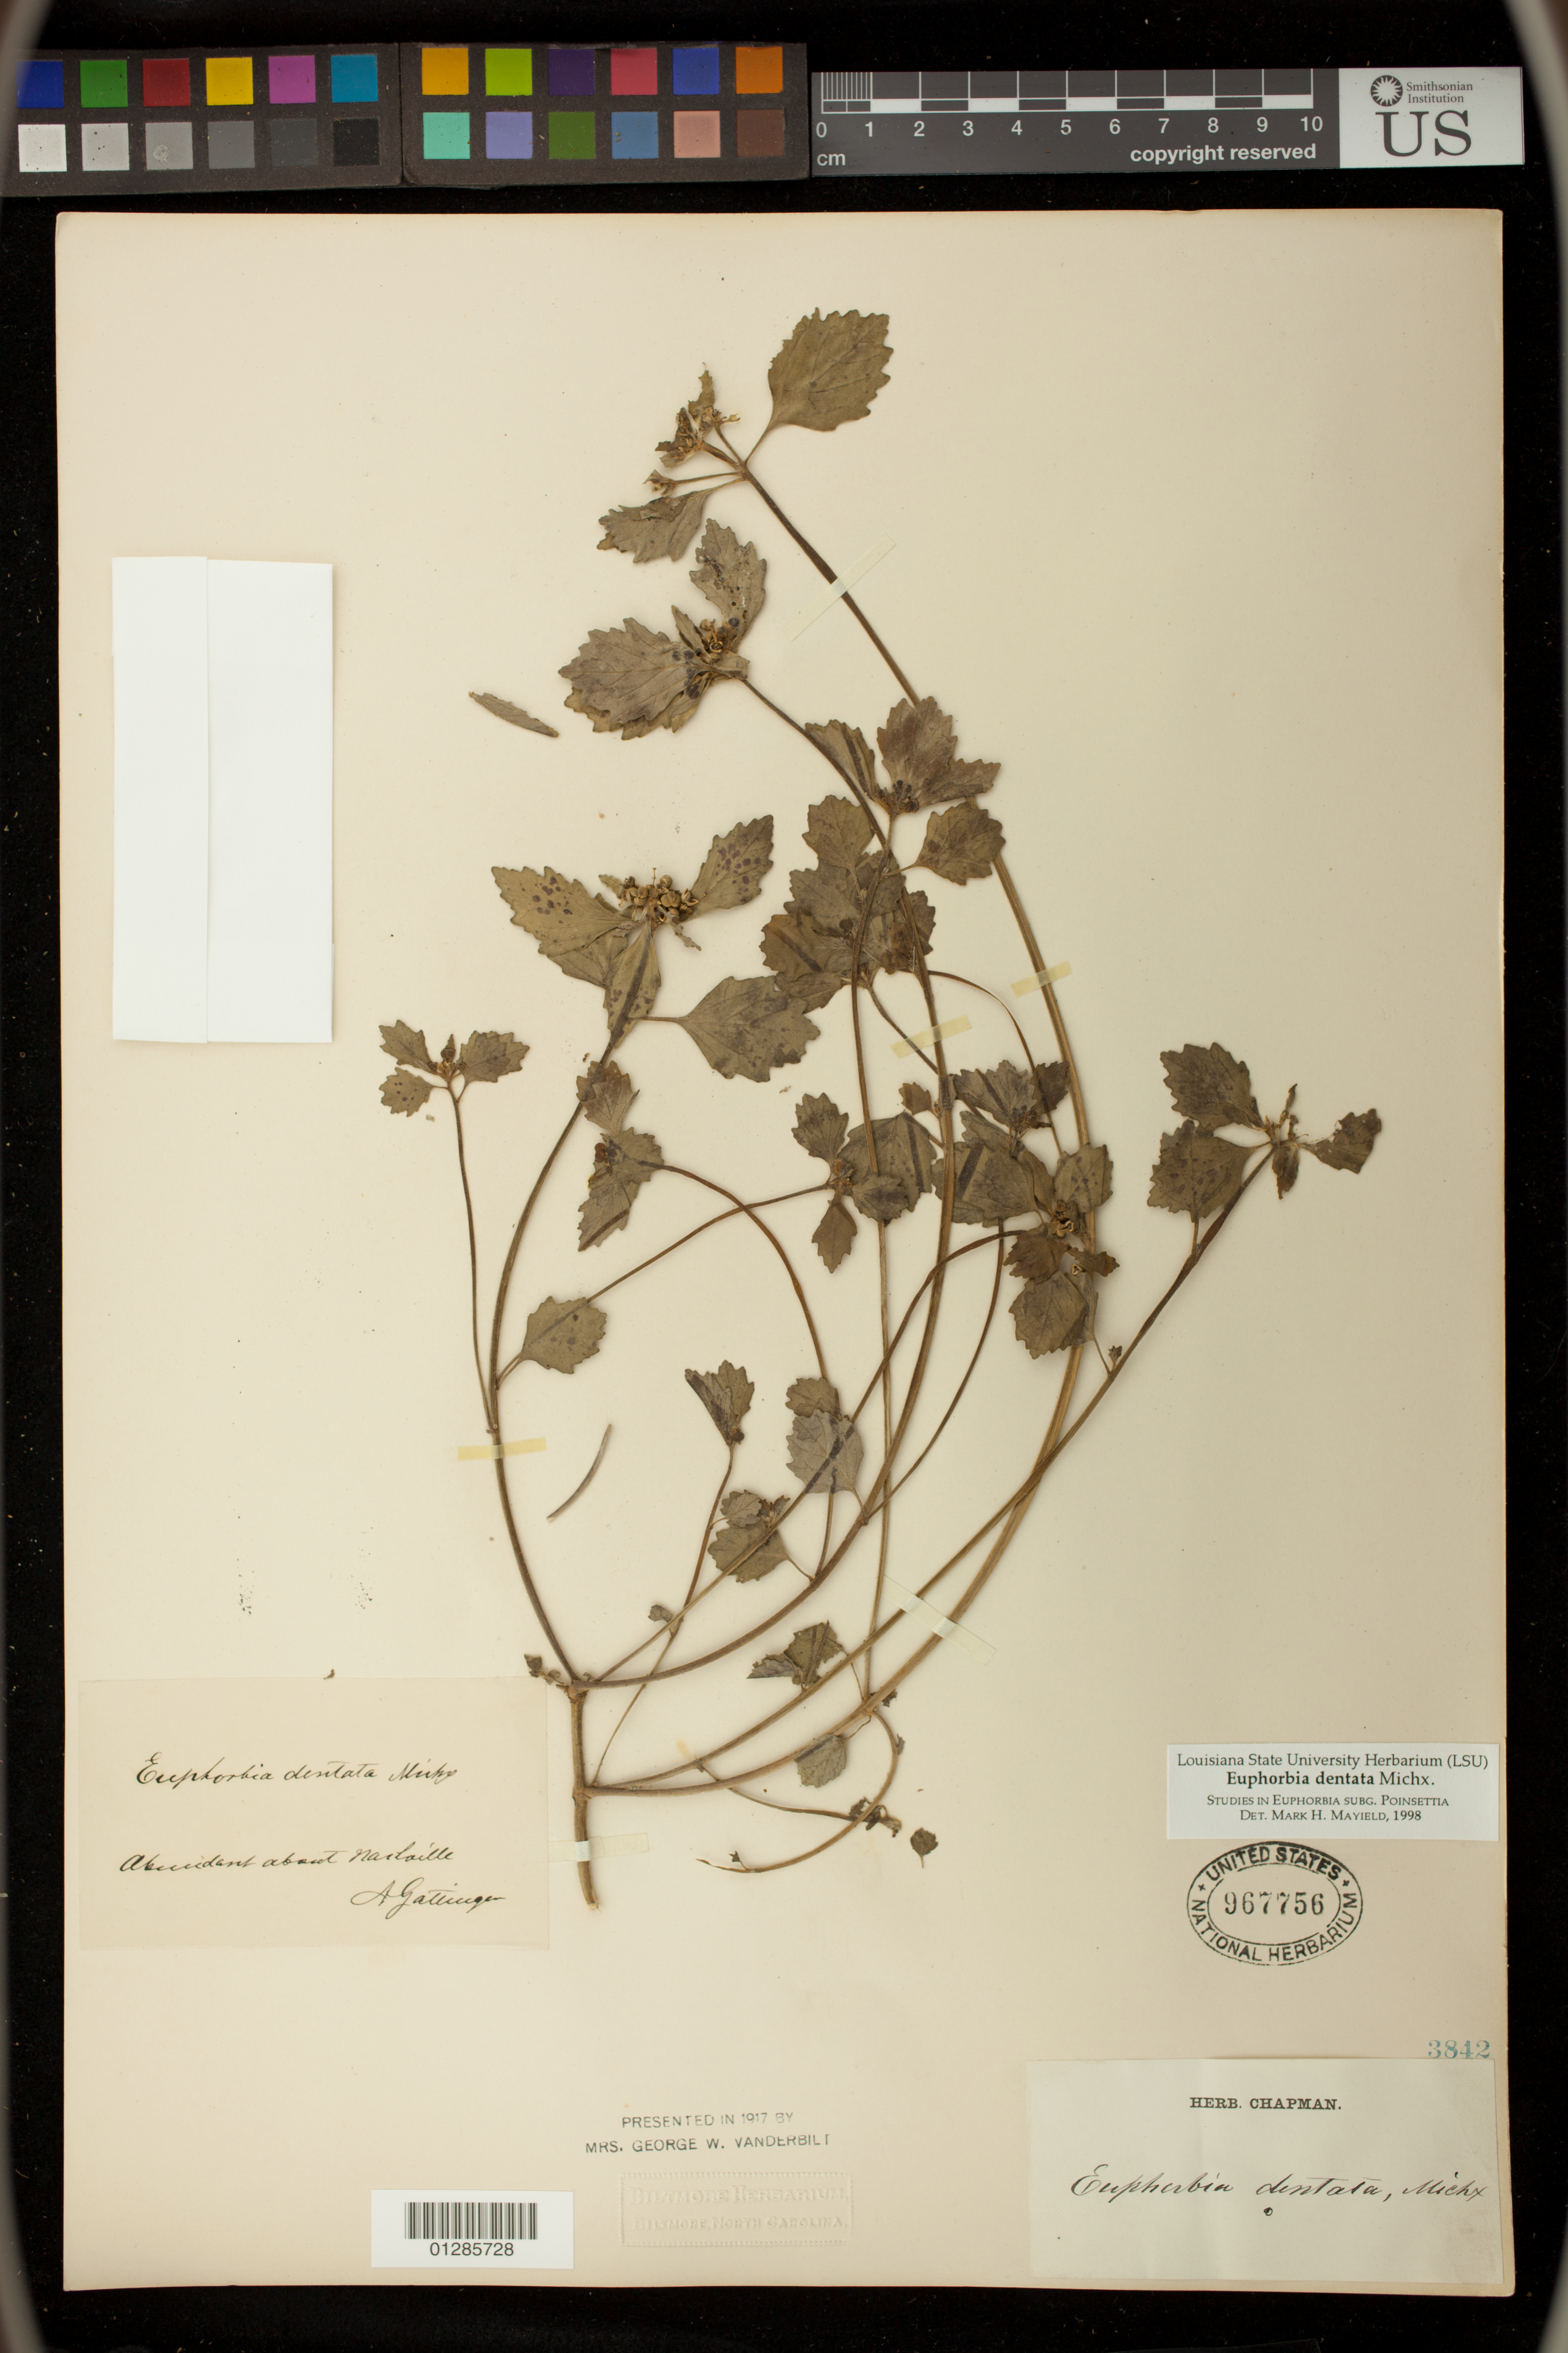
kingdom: Plantae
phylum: Tracheophyta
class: Magnoliopsida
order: Malpighiales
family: Euphorbiaceae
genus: Euphorbia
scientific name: Euphorbia dentata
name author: Michx.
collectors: A. Gattinger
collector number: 3842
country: United States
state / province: Tennessee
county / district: Davidson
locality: Near Nashville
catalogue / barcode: US 967756